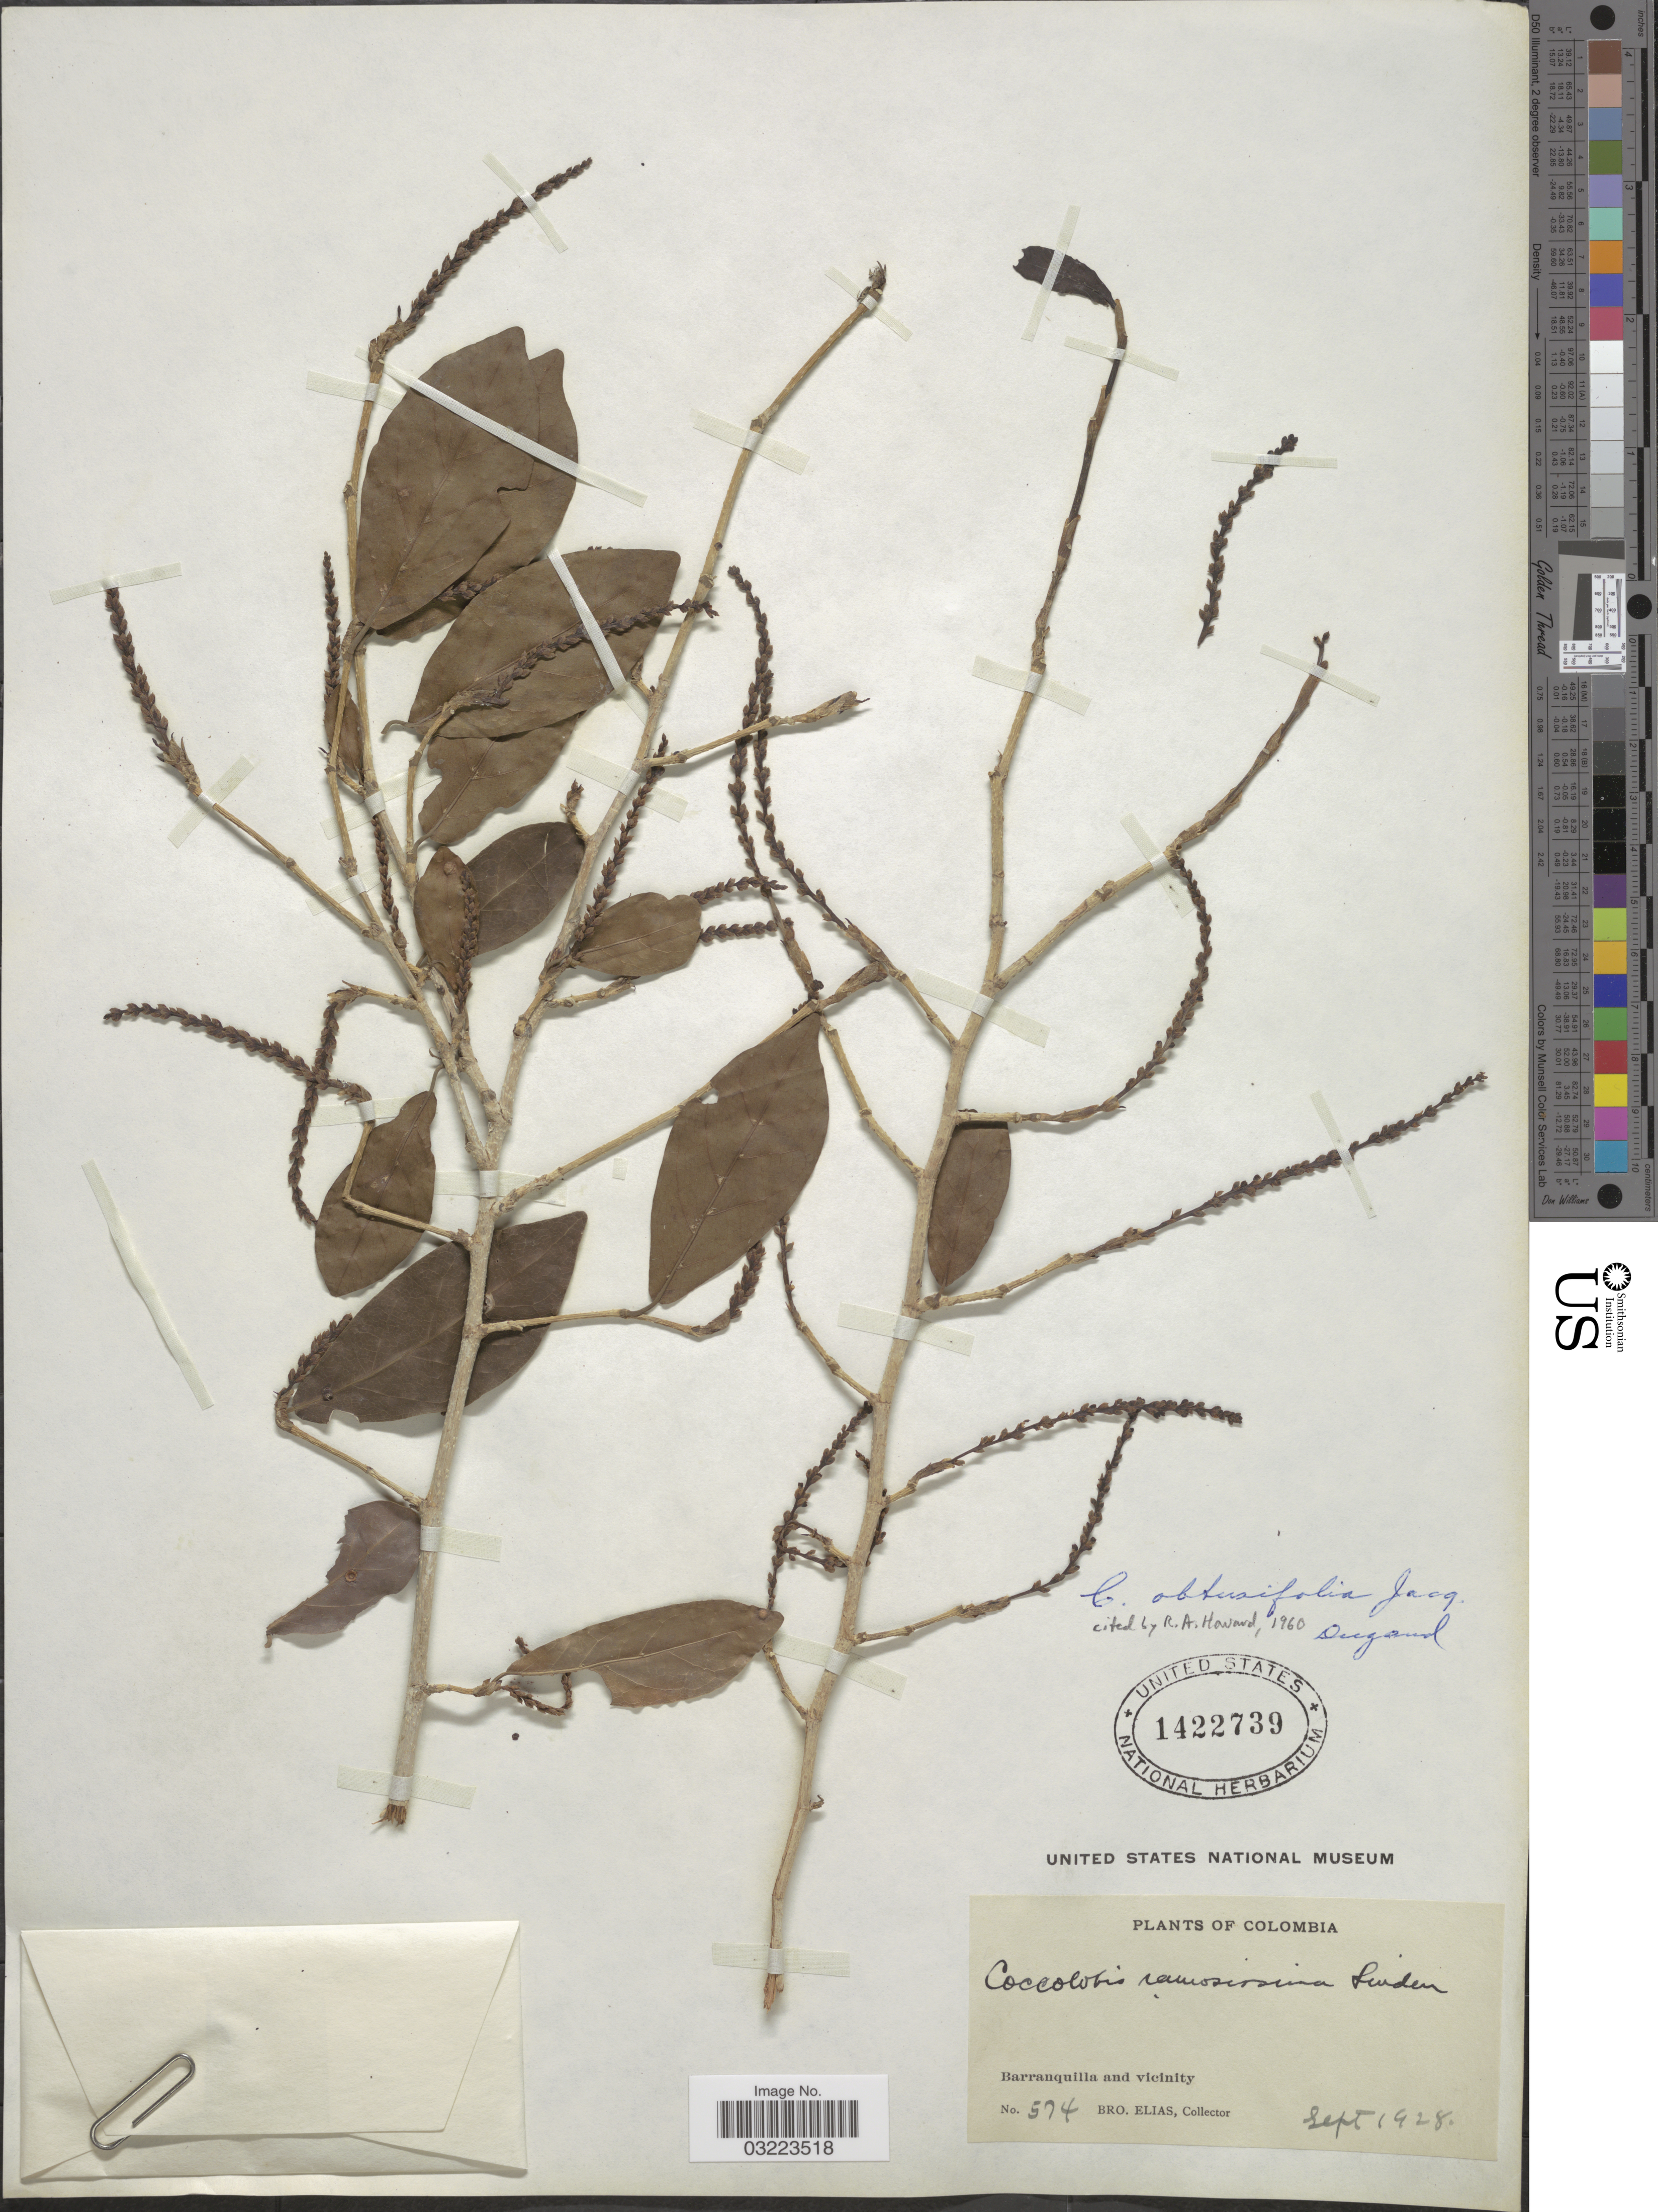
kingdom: Plantae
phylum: Tracheophyta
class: Magnoliopsida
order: Caryophyllales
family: Polygonaceae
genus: Coccoloba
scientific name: Coccoloba obtusifolia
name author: Jacq.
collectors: Bro. Elias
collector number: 574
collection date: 1928-09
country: Colombia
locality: Barranquilla and vicinity.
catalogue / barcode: US 1422739